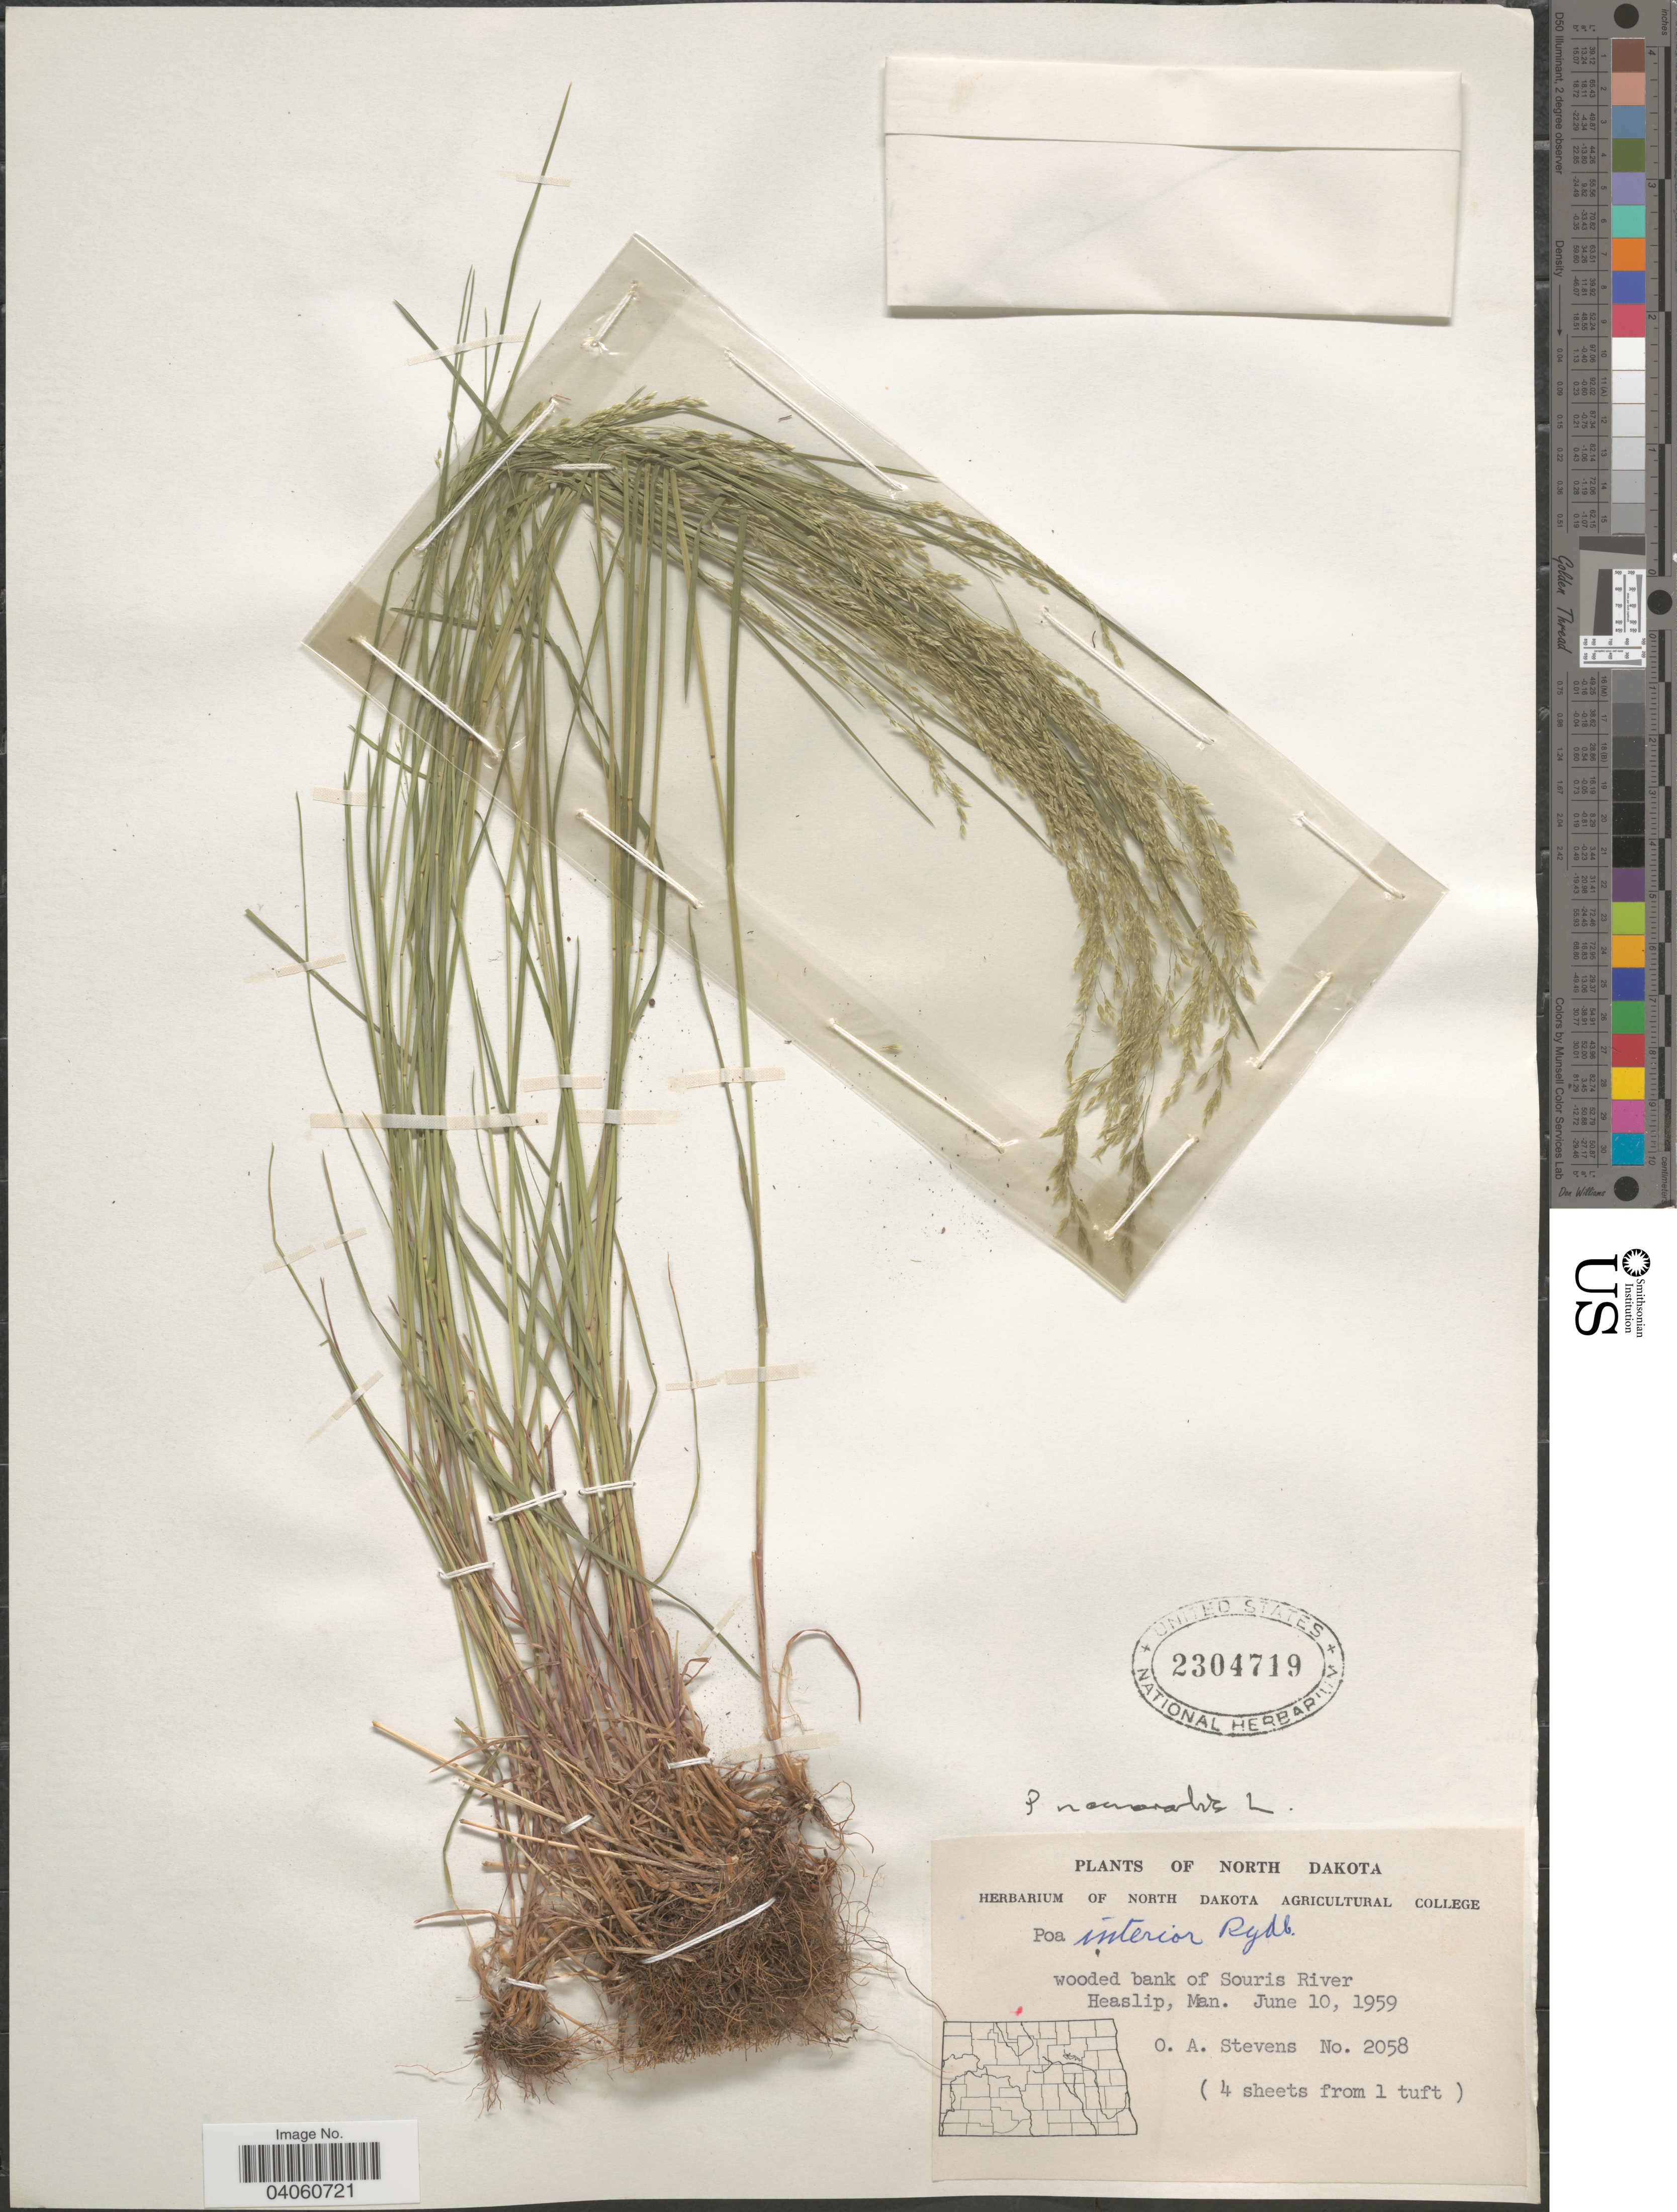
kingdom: Plantae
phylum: Tracheophyta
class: Liliopsida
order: Poales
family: Poaceae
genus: Poa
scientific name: Poa nemoralis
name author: L.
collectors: O. A. Stevens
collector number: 2058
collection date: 1959-06-10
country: Canada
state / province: Manitoba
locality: North Dakota [unsure placement] Wooded bank of Souris River. Heaslip.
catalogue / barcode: US 2304719